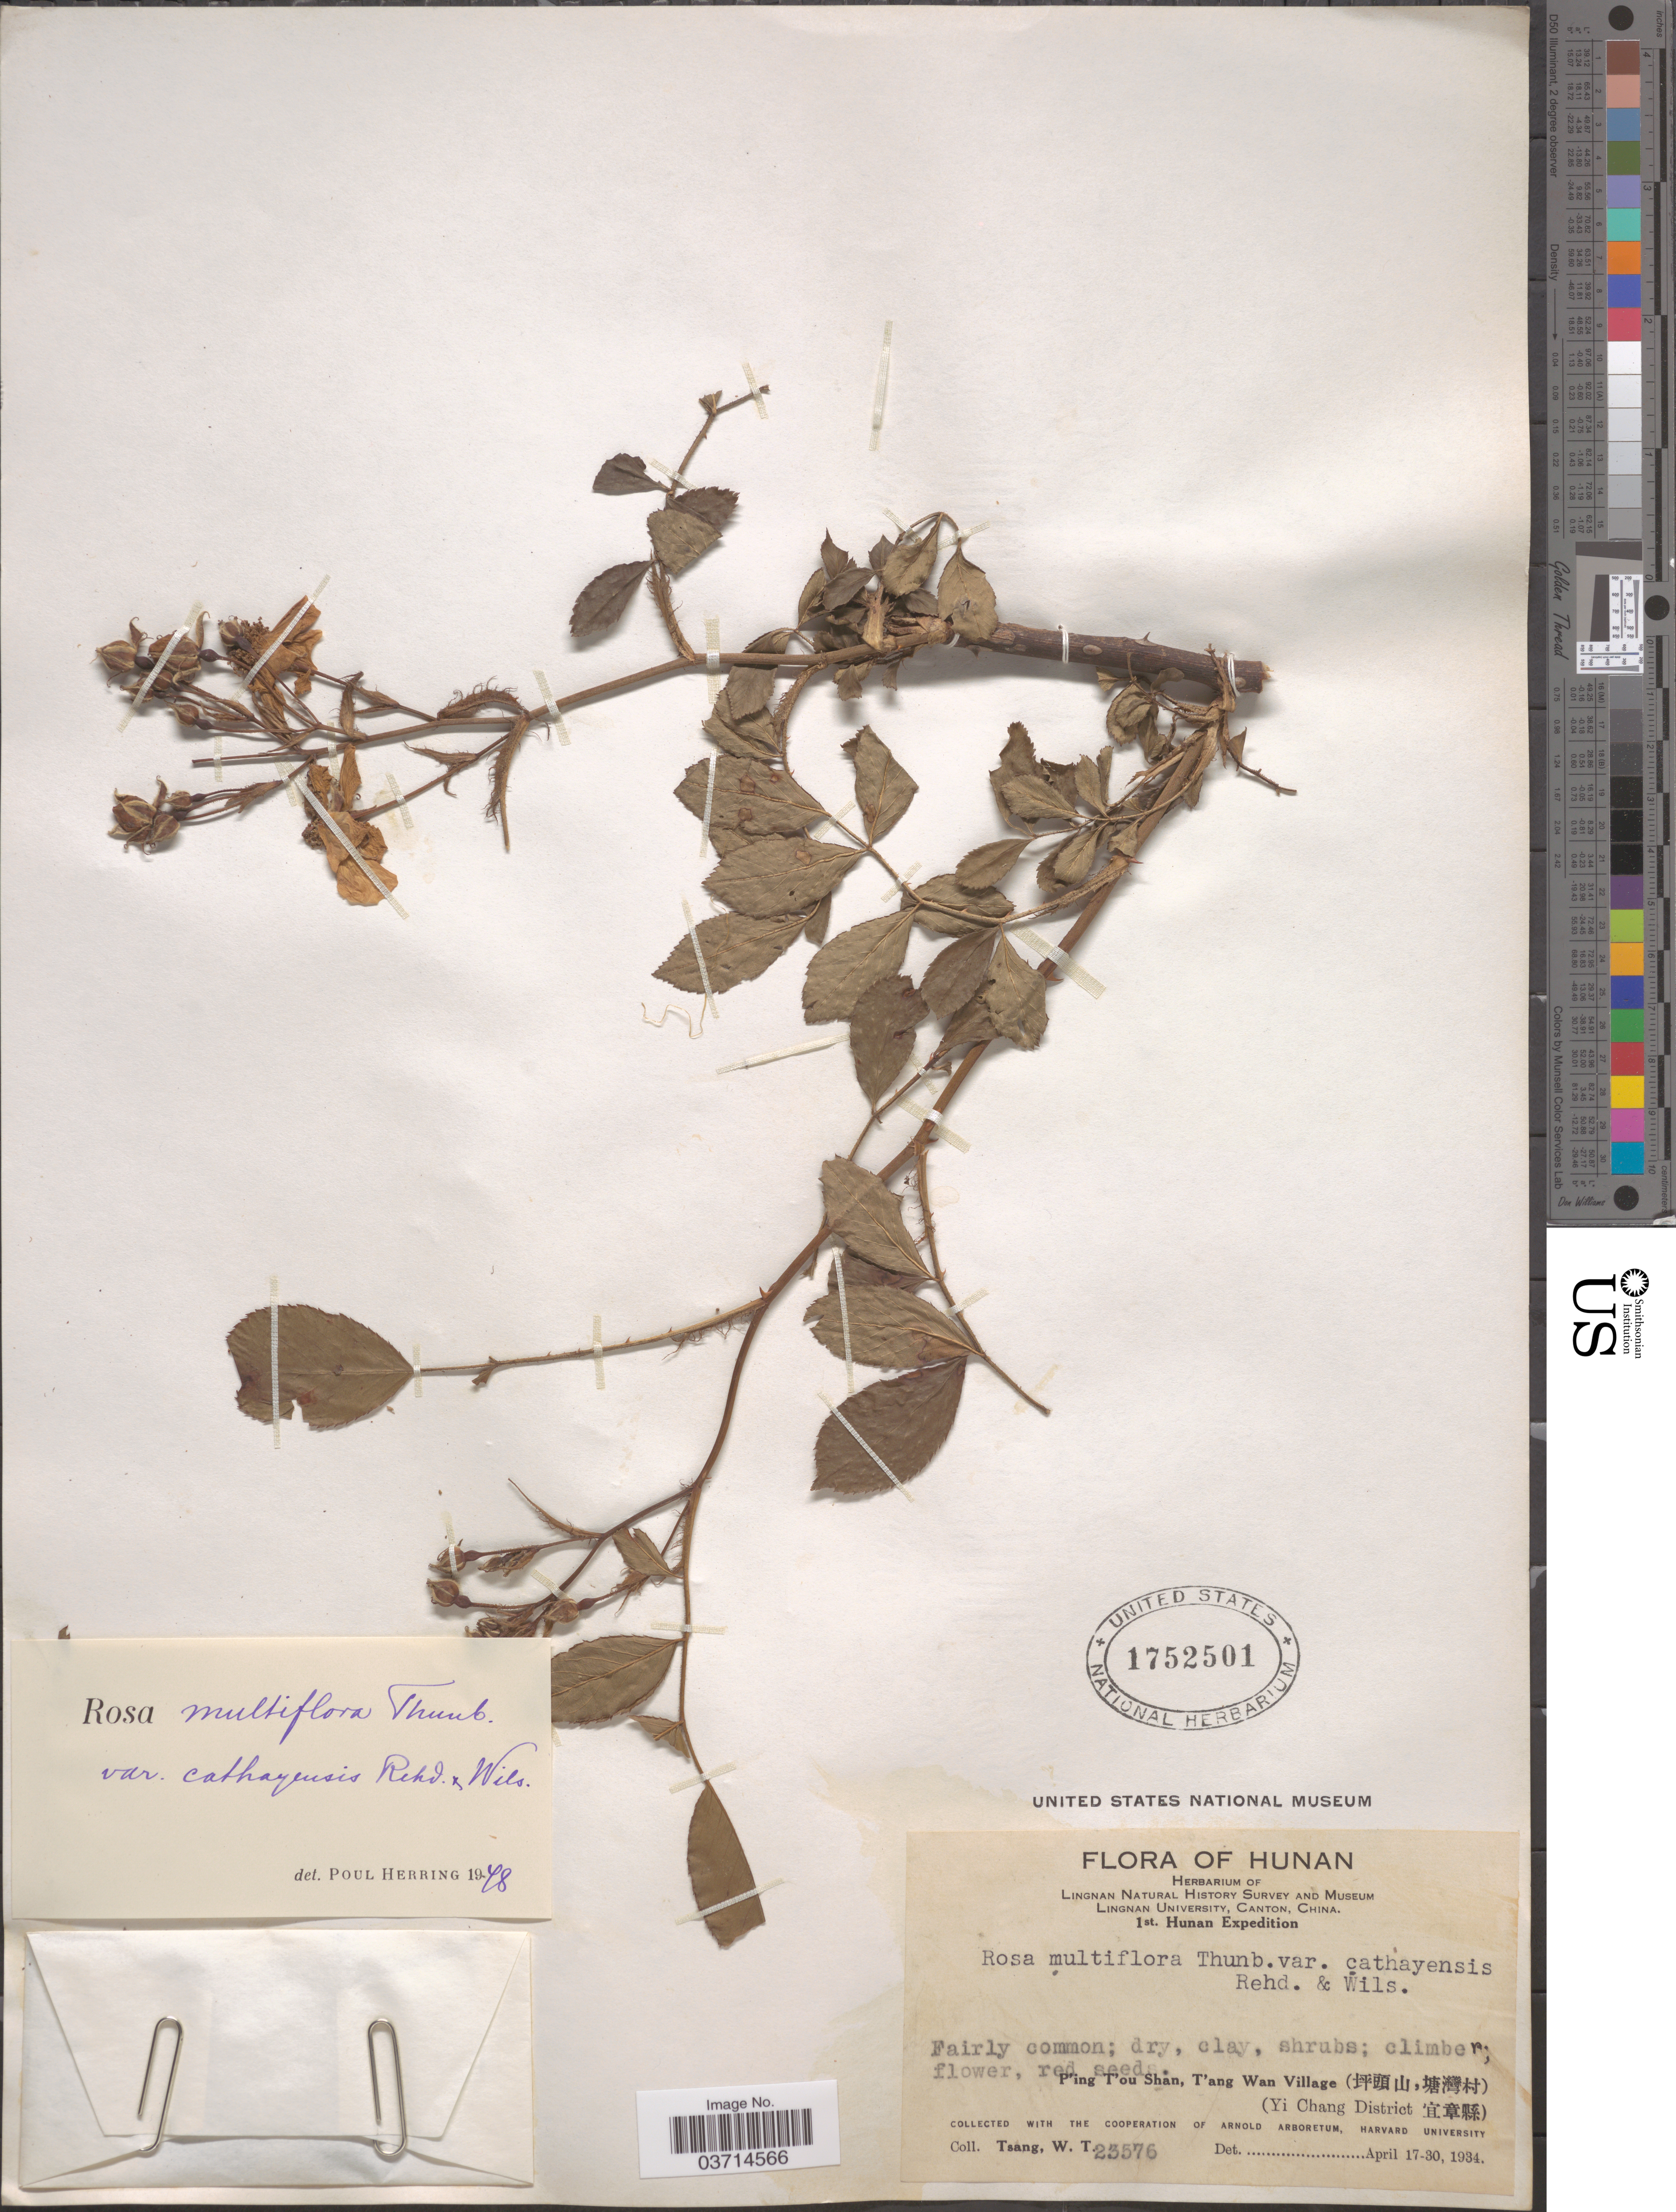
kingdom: Plantae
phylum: Tracheophyta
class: Magnoliopsida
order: Rosales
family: Rosaceae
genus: Rosa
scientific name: Rosa multiflora var. cathayensis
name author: Rehder & E.H. Wilson in Sarg.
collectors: W. T. Tsang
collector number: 23576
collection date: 1934-04-17/1934-04-30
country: China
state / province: Hunan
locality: P'ing T'ou Shan, T'ang Wan Village (X) (Yi Chang District X).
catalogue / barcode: US 1752501